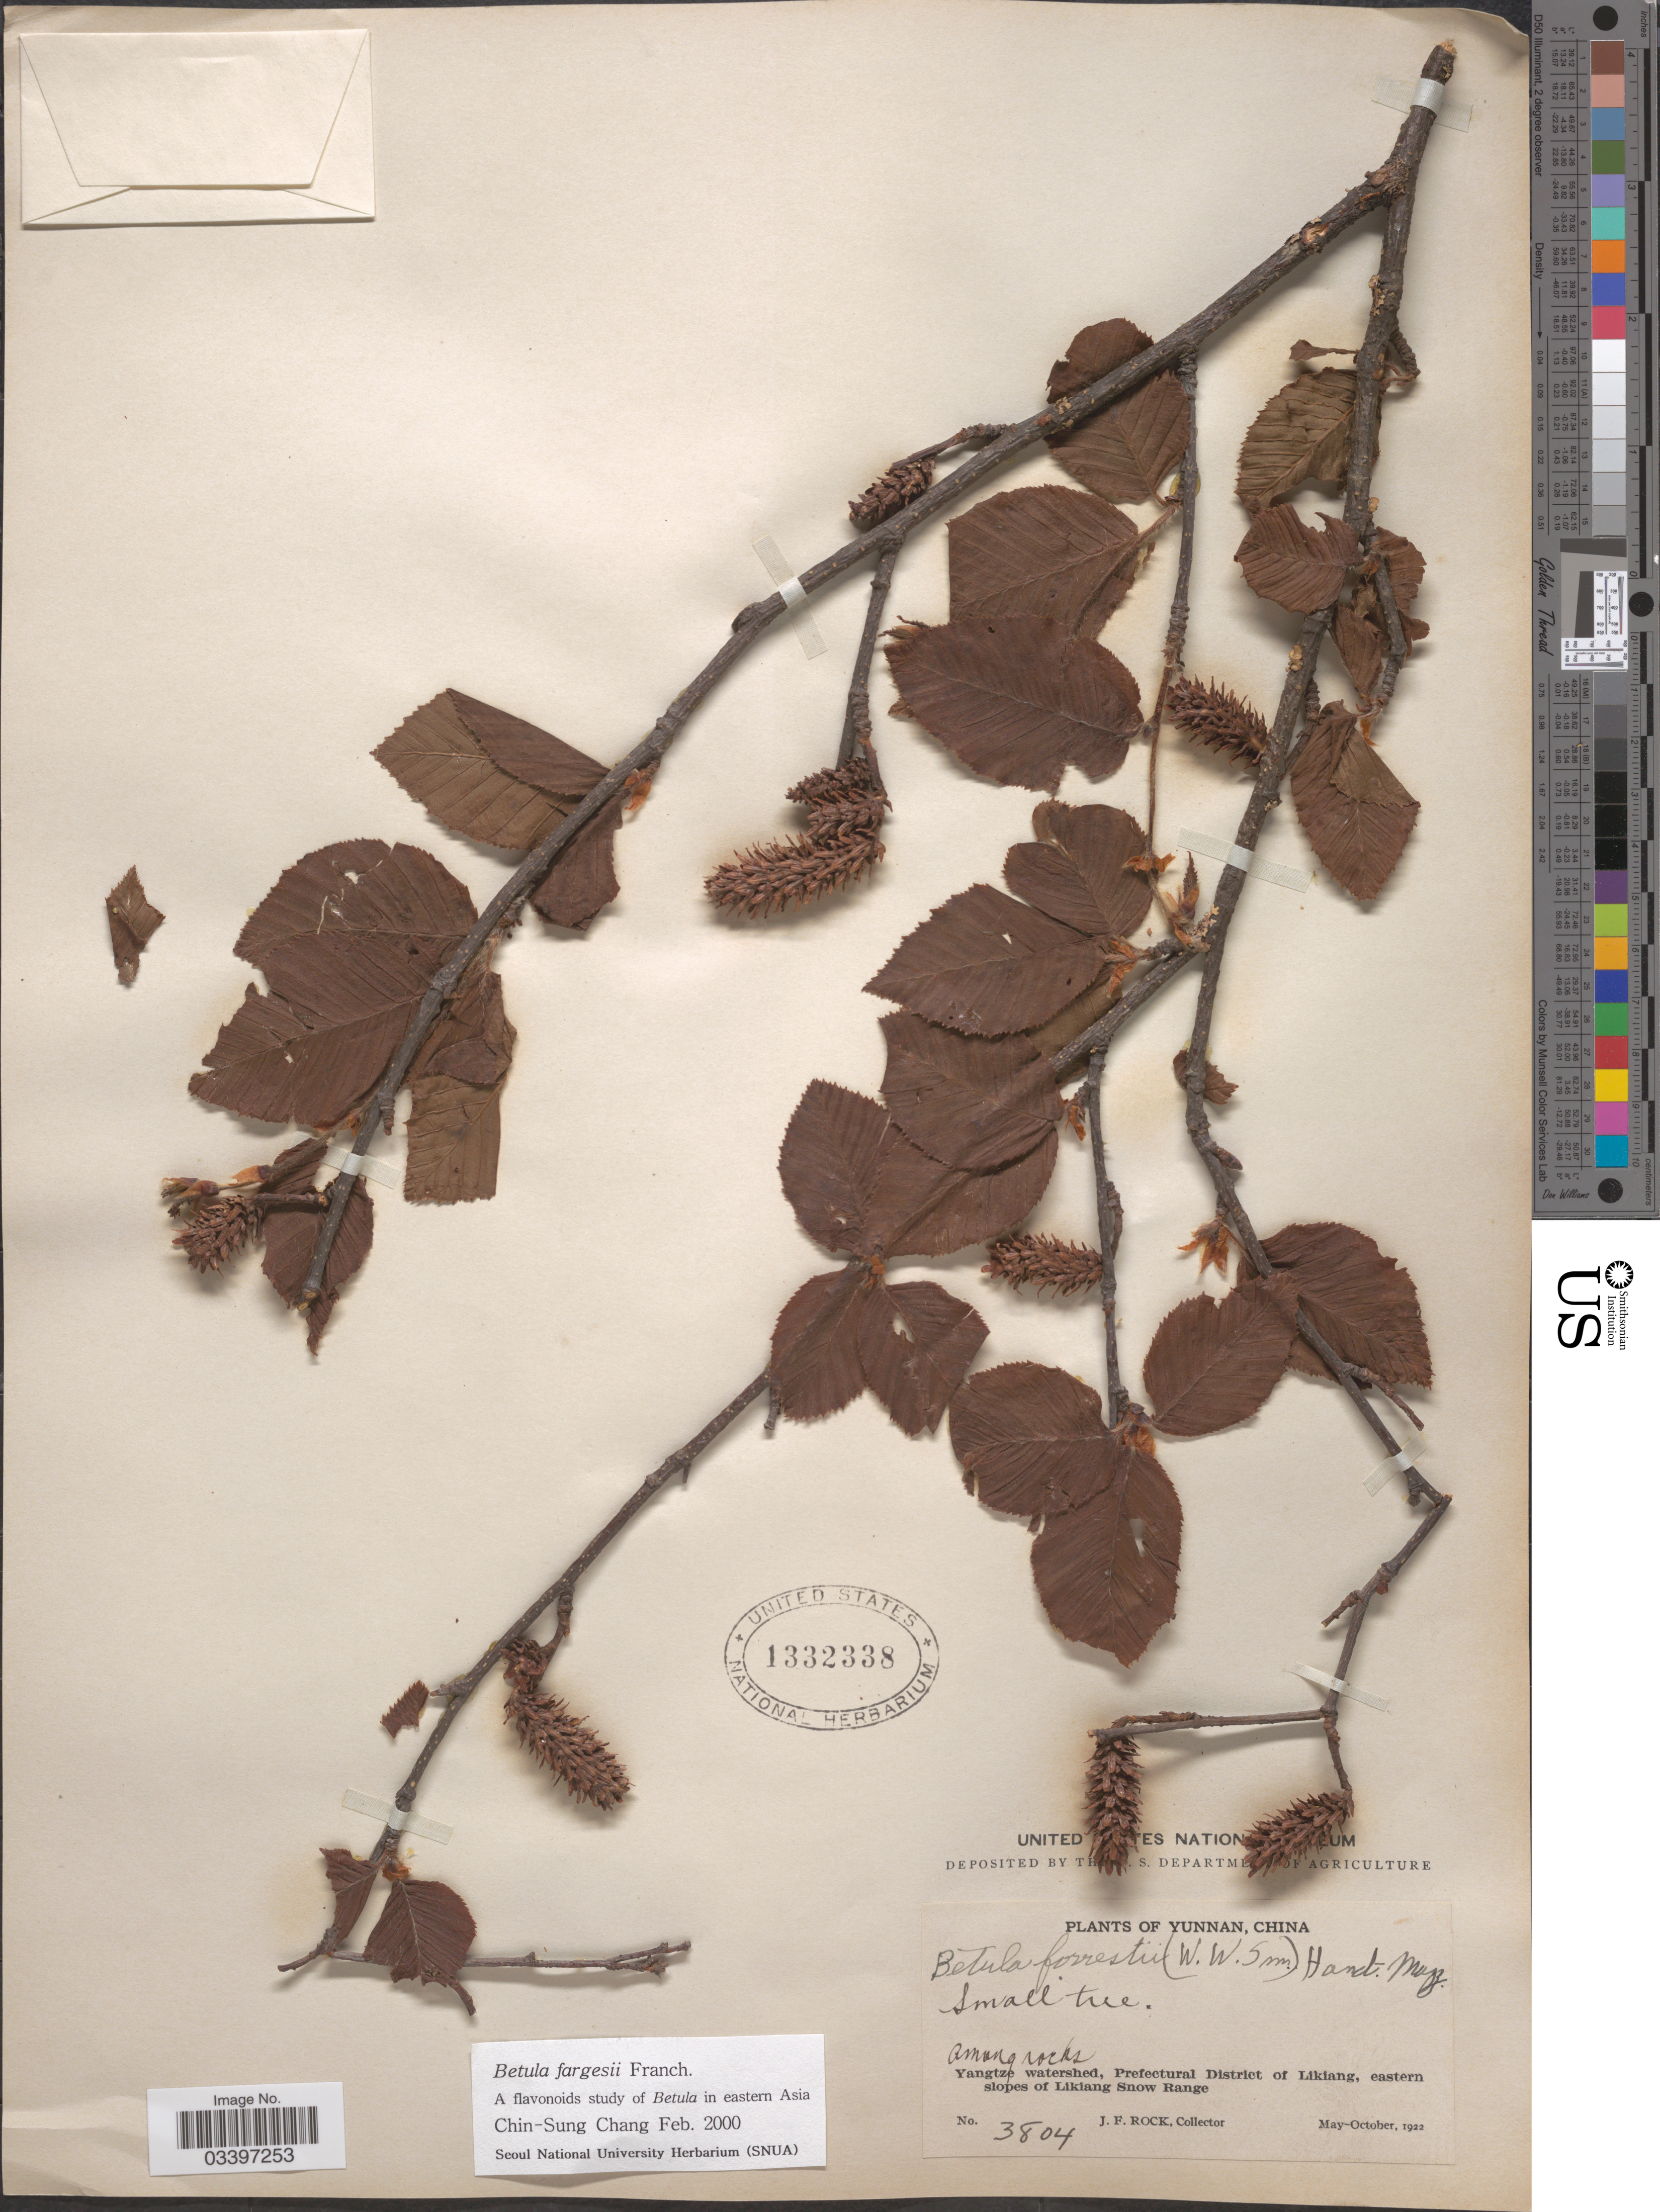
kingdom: Plantae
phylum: Tracheophyta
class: Magnoliopsida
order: Fagales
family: Betulaceae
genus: Betula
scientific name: Betula fargesii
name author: Franch.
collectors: J. Rock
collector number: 3804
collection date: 1922-05/1922-10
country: China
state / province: Yunnan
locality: Yangtze watershed, Prefectural District of Likiang, eastern slopes of Likiang Snow Range.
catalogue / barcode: US 1332338